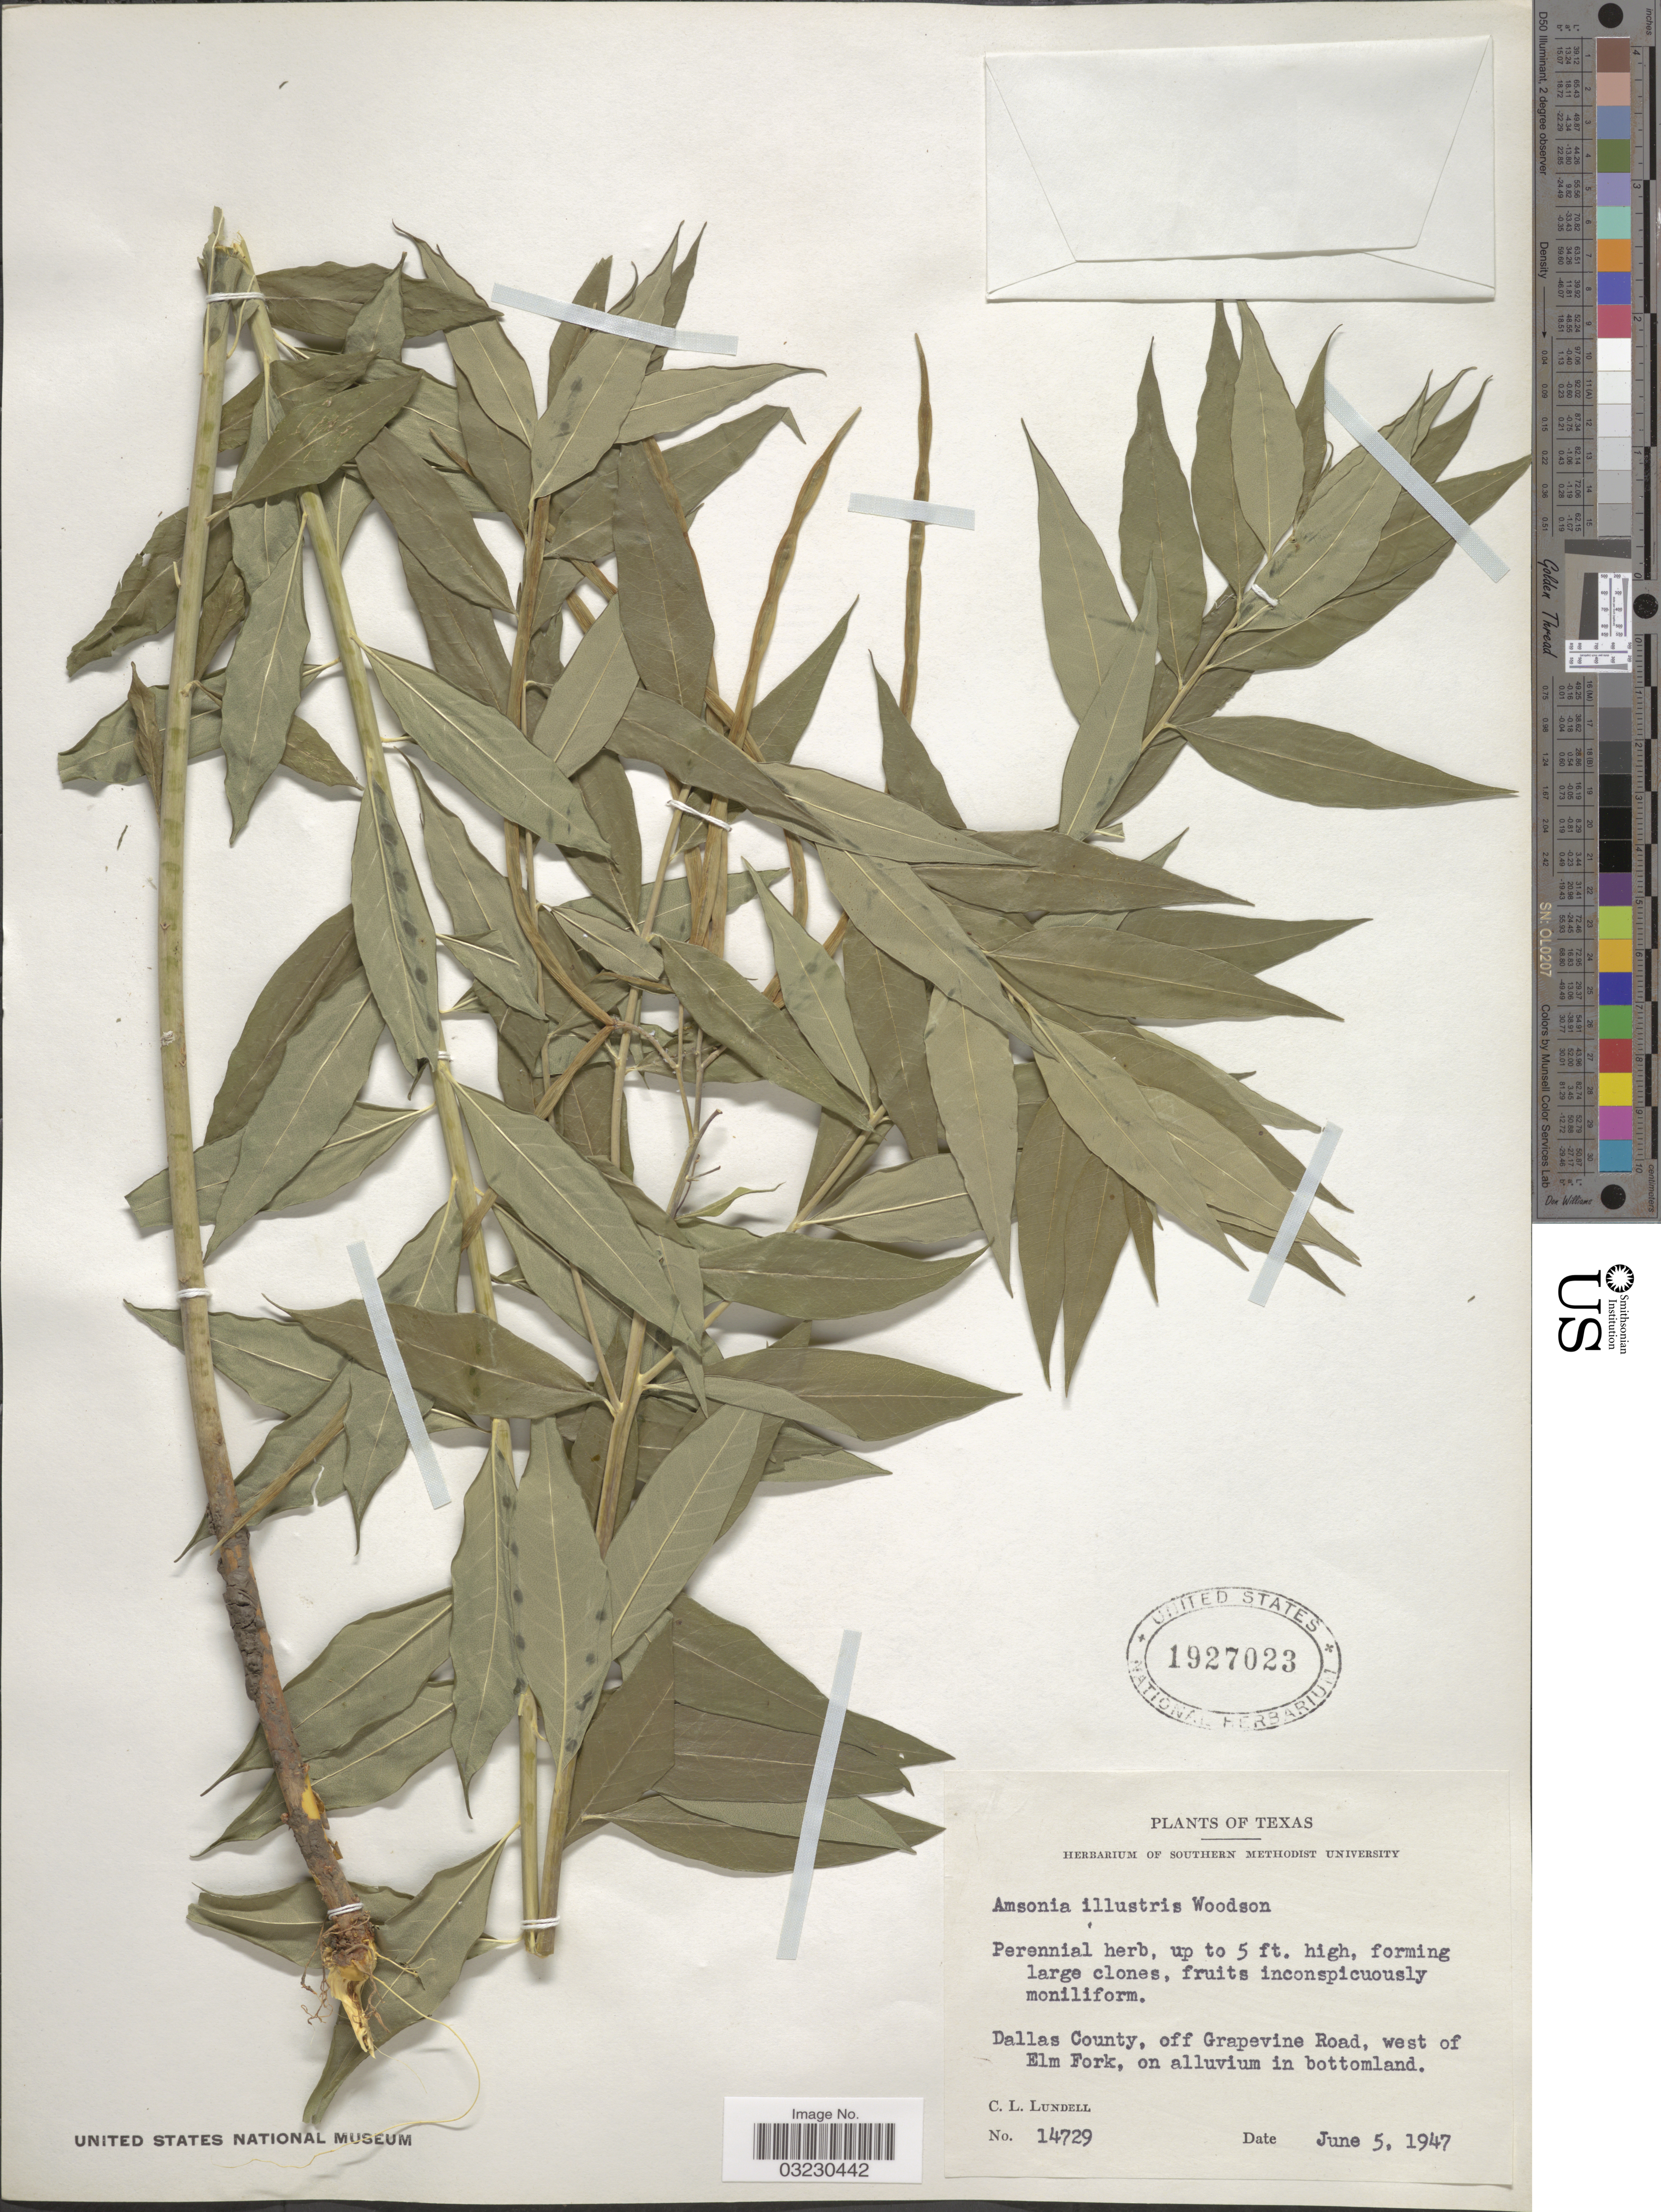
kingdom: Plantae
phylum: Tracheophyta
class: Magnoliopsida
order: Gentianales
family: Apocynaceae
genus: Amsonia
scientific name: Amsonia illustris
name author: Woodson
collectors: C. L. Lundell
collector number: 14729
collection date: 1947-06-05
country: United States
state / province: Texas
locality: Dallas County, off Grapevine Road, west of Elm Fork, on alluvium in bottomland.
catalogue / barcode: US 1927023